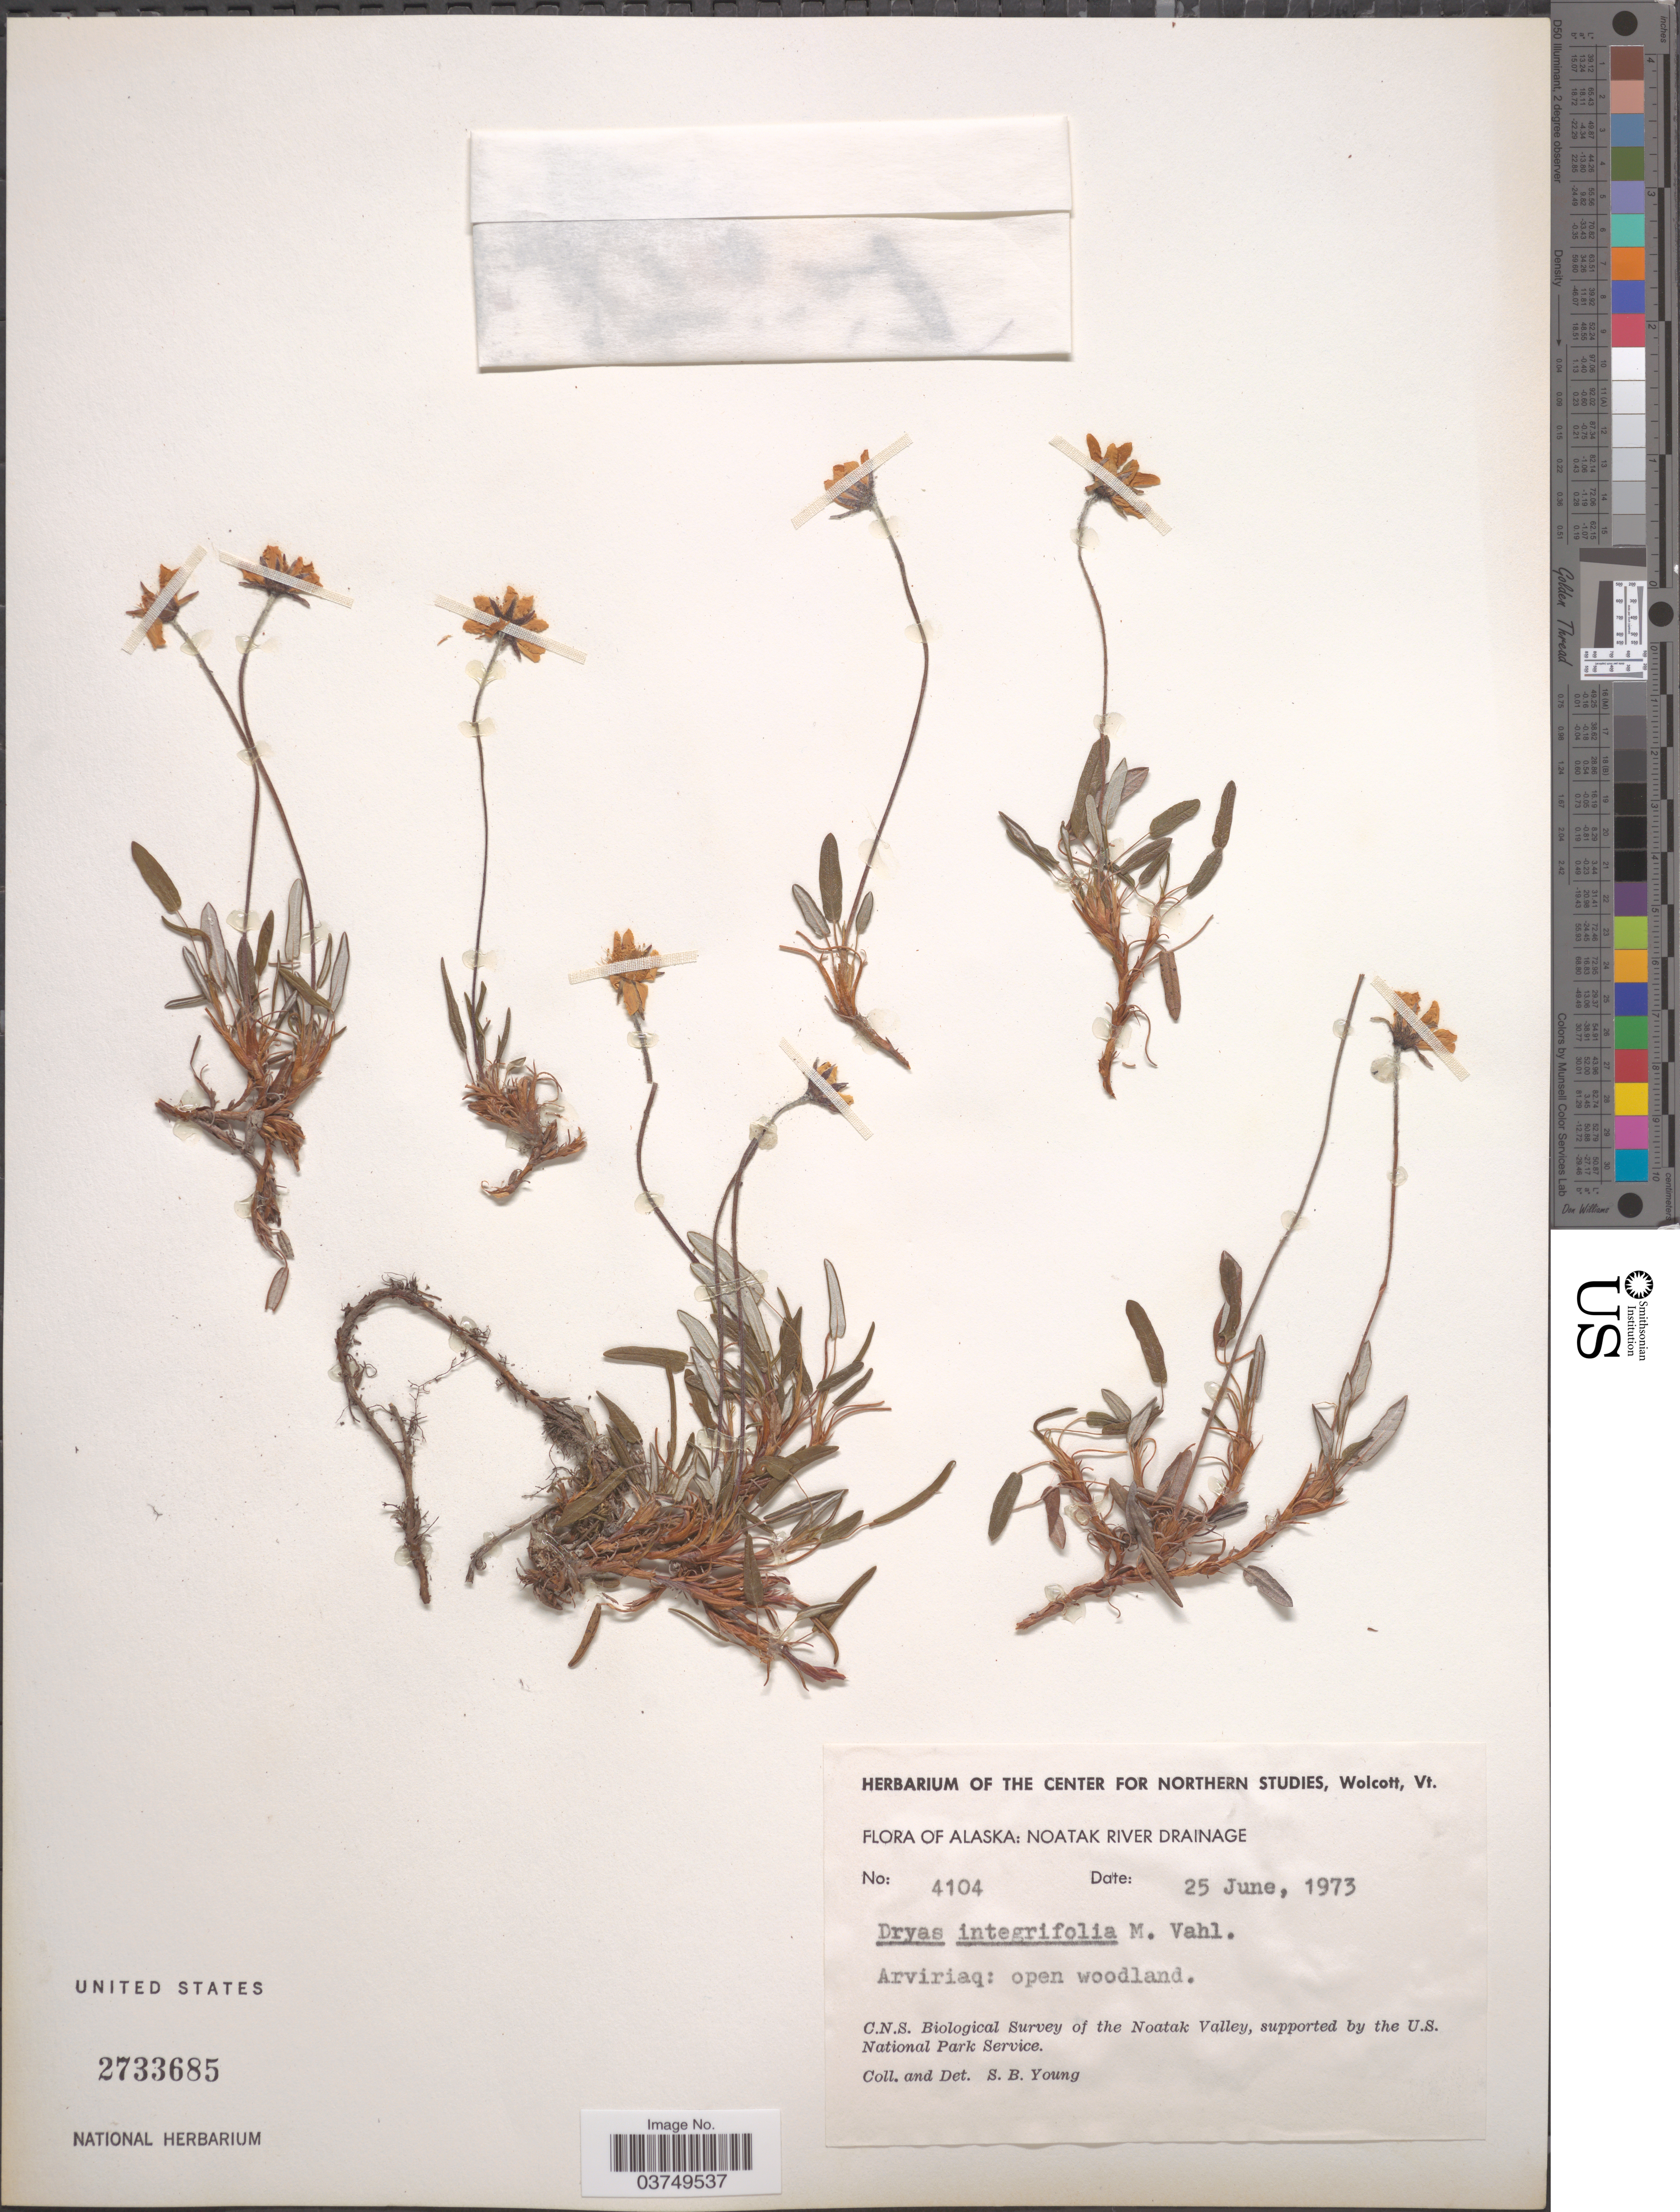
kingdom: Plantae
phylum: Tracheophyta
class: Magnoliopsida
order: Rosales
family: Rosaceae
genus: Dryas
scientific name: Dryas integrifolia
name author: Vahl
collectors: S. Young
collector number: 4104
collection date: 1973-06-25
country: United States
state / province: Alaska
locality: Noatak River Drainage. Arviriaq: open woodland. Noatak Valley.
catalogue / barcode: US 2733685